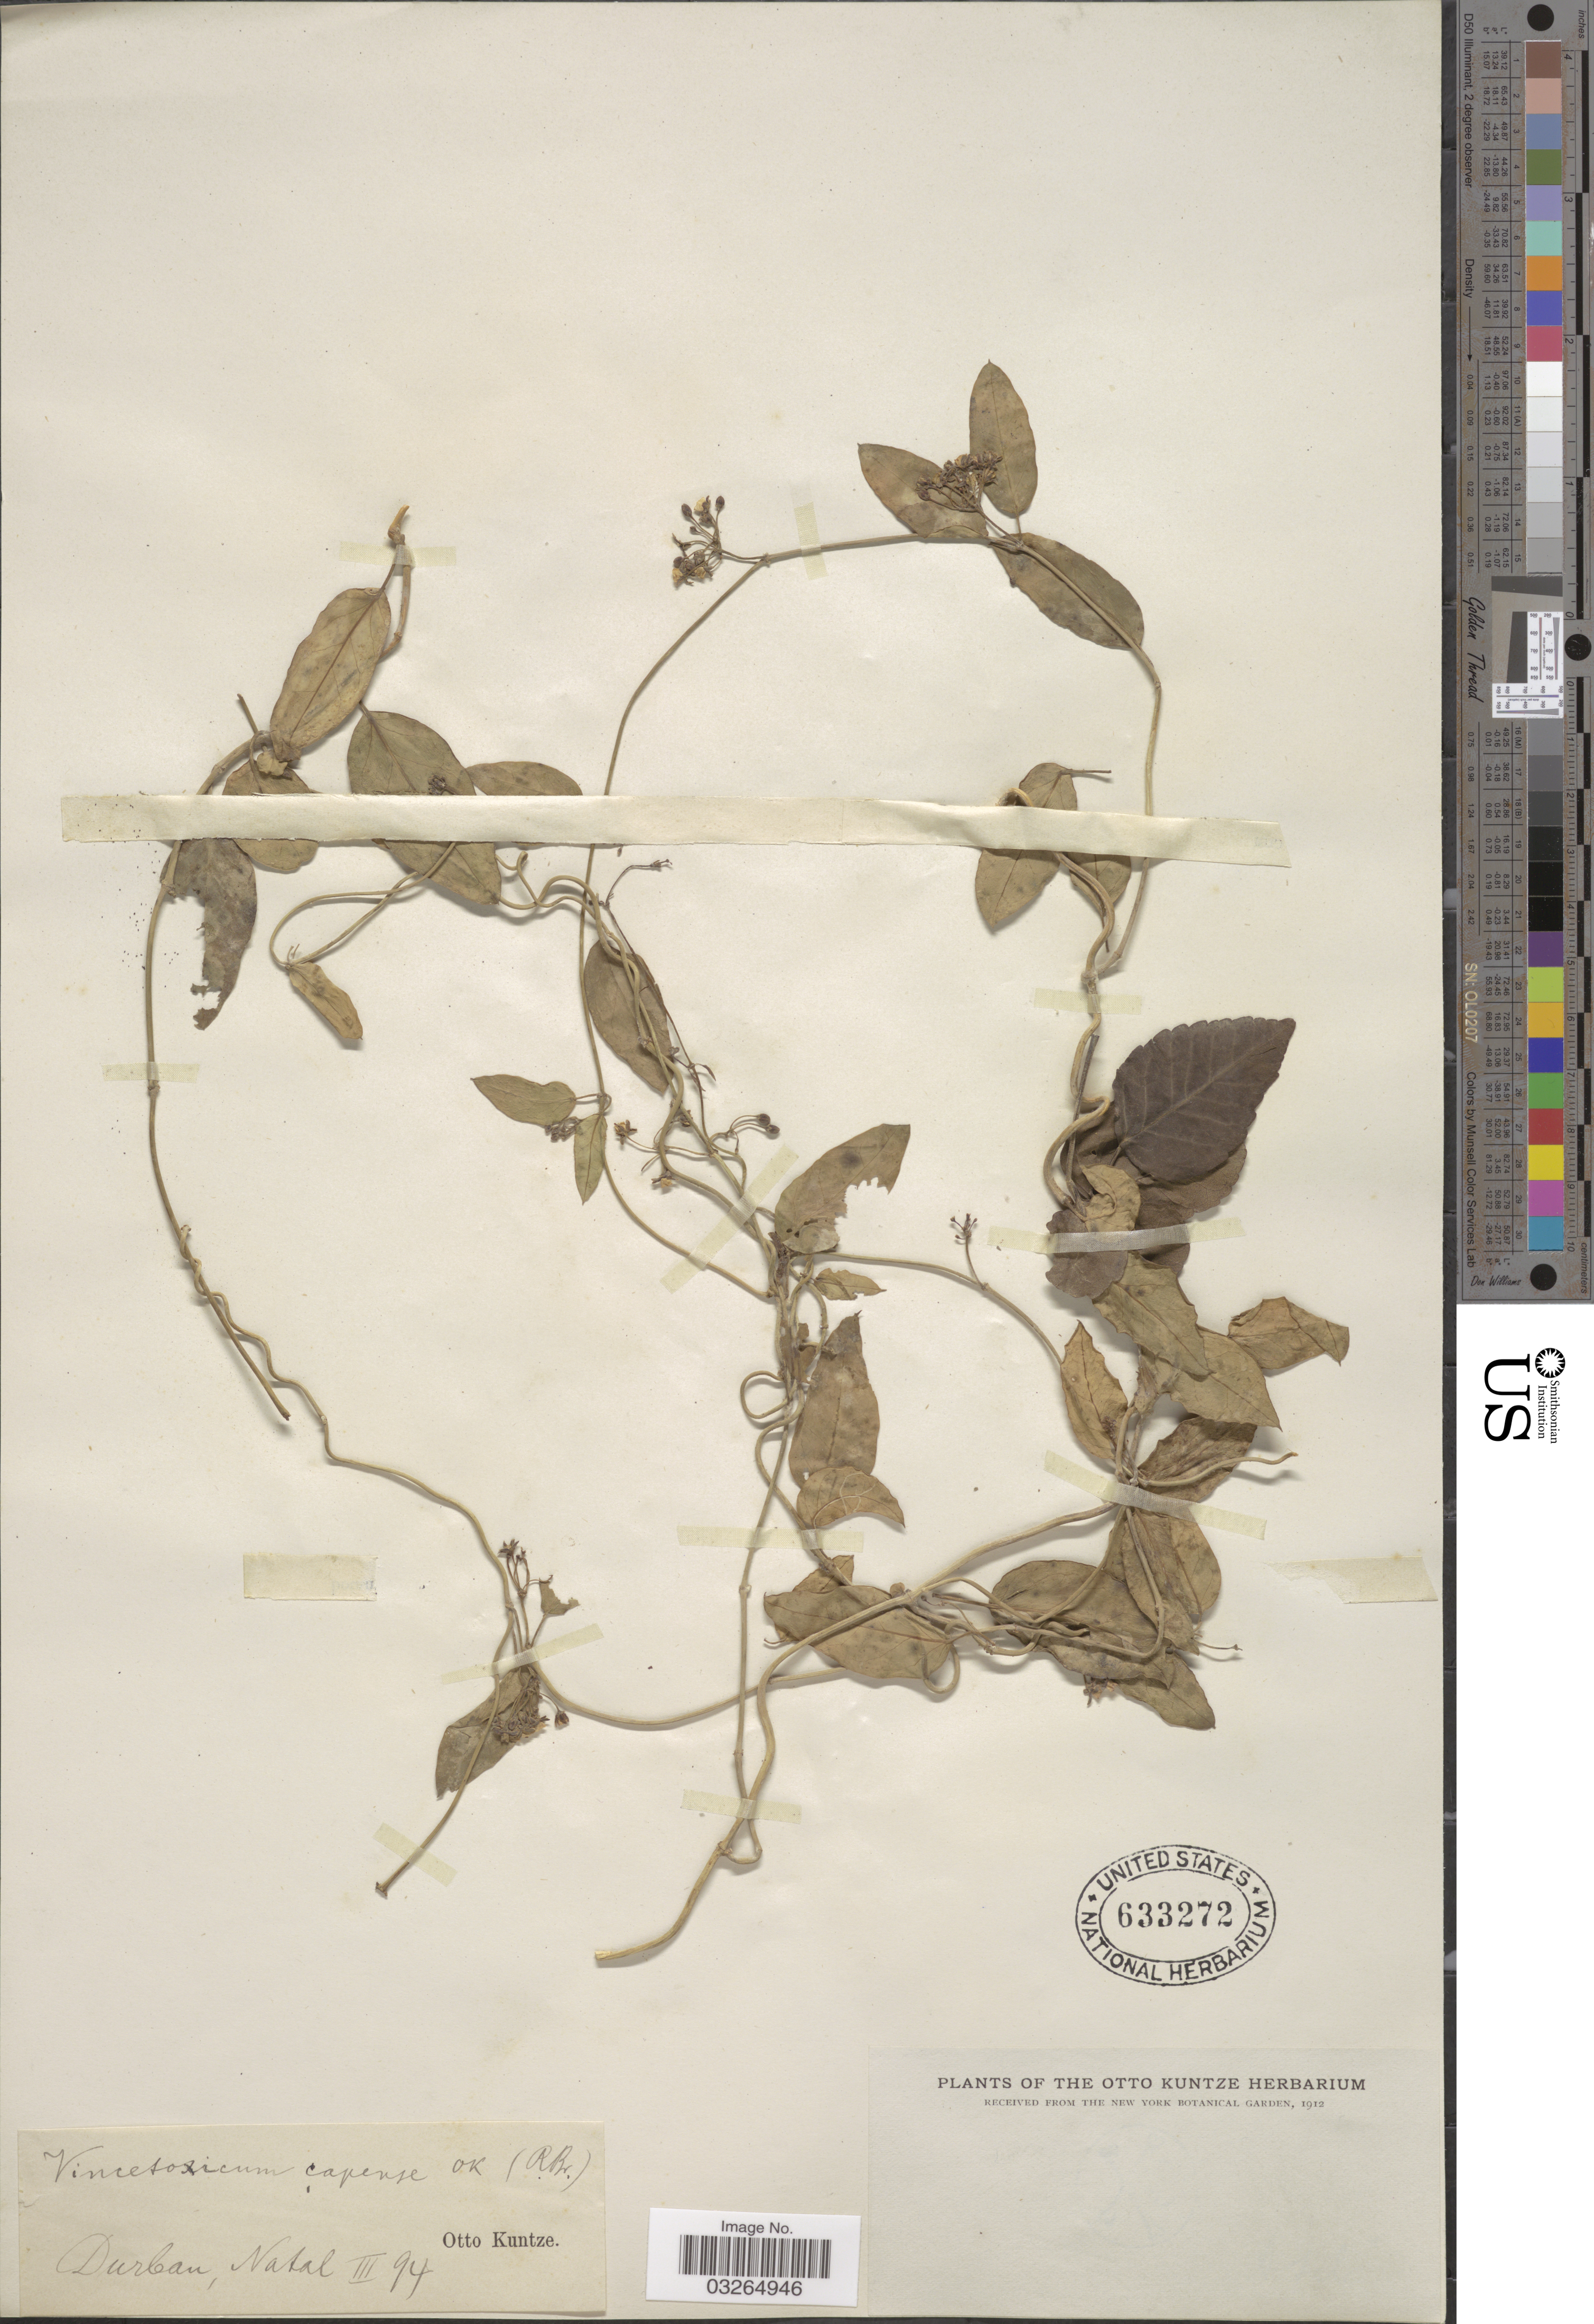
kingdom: Plantae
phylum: Tracheophyta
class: Magnoliopsida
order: Gentianales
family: Apocynaceae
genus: Cynanchum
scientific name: Cynanchum ellipticum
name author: (Harv.) R.A. Dyer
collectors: C.E.O. Kuntze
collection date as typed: Transcribed d/m/y: /3/94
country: South Africa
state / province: KwaZulu-Natal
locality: Durban, Natal.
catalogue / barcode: US 633272